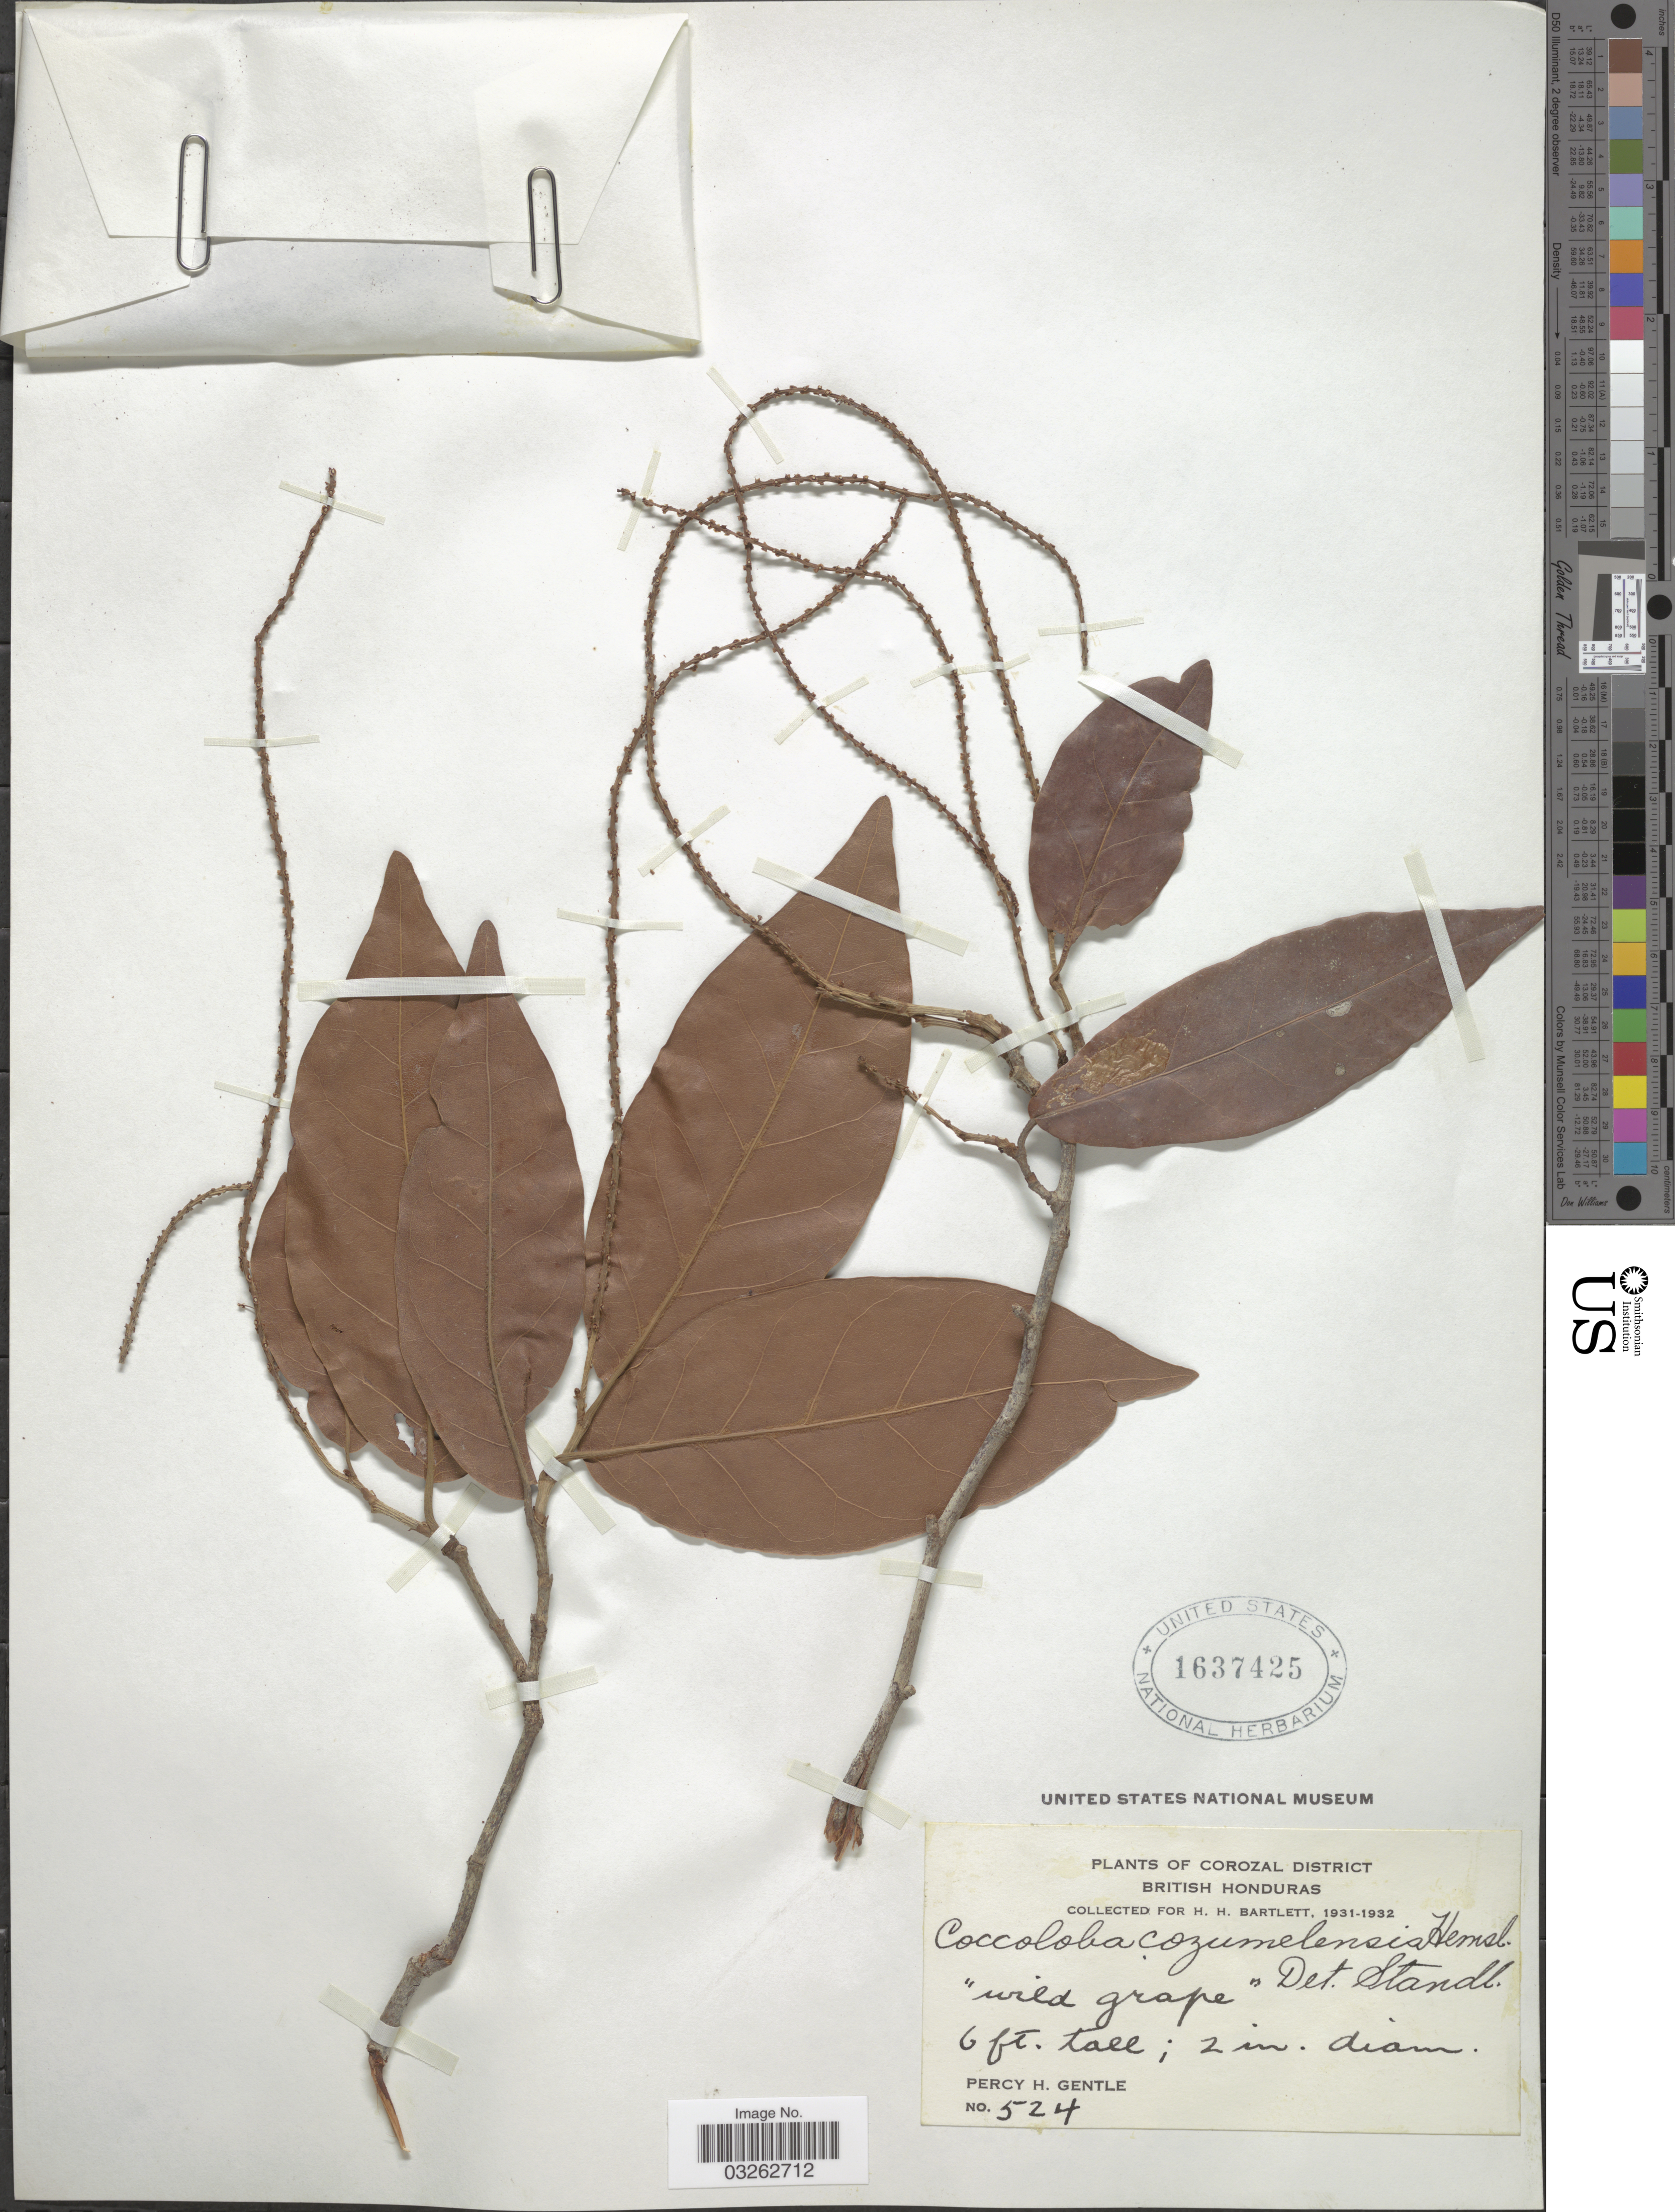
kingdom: Plantae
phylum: Tracheophyta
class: Magnoliopsida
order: Caryophyllales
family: Polygonaceae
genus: Coccoloba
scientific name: Coccoloba cozumelensis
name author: Hemsl.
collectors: P. H. Gentle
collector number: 524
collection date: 1931/1932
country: Belize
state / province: Corozal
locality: Corozal District. British Honduras.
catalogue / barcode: US 1637425